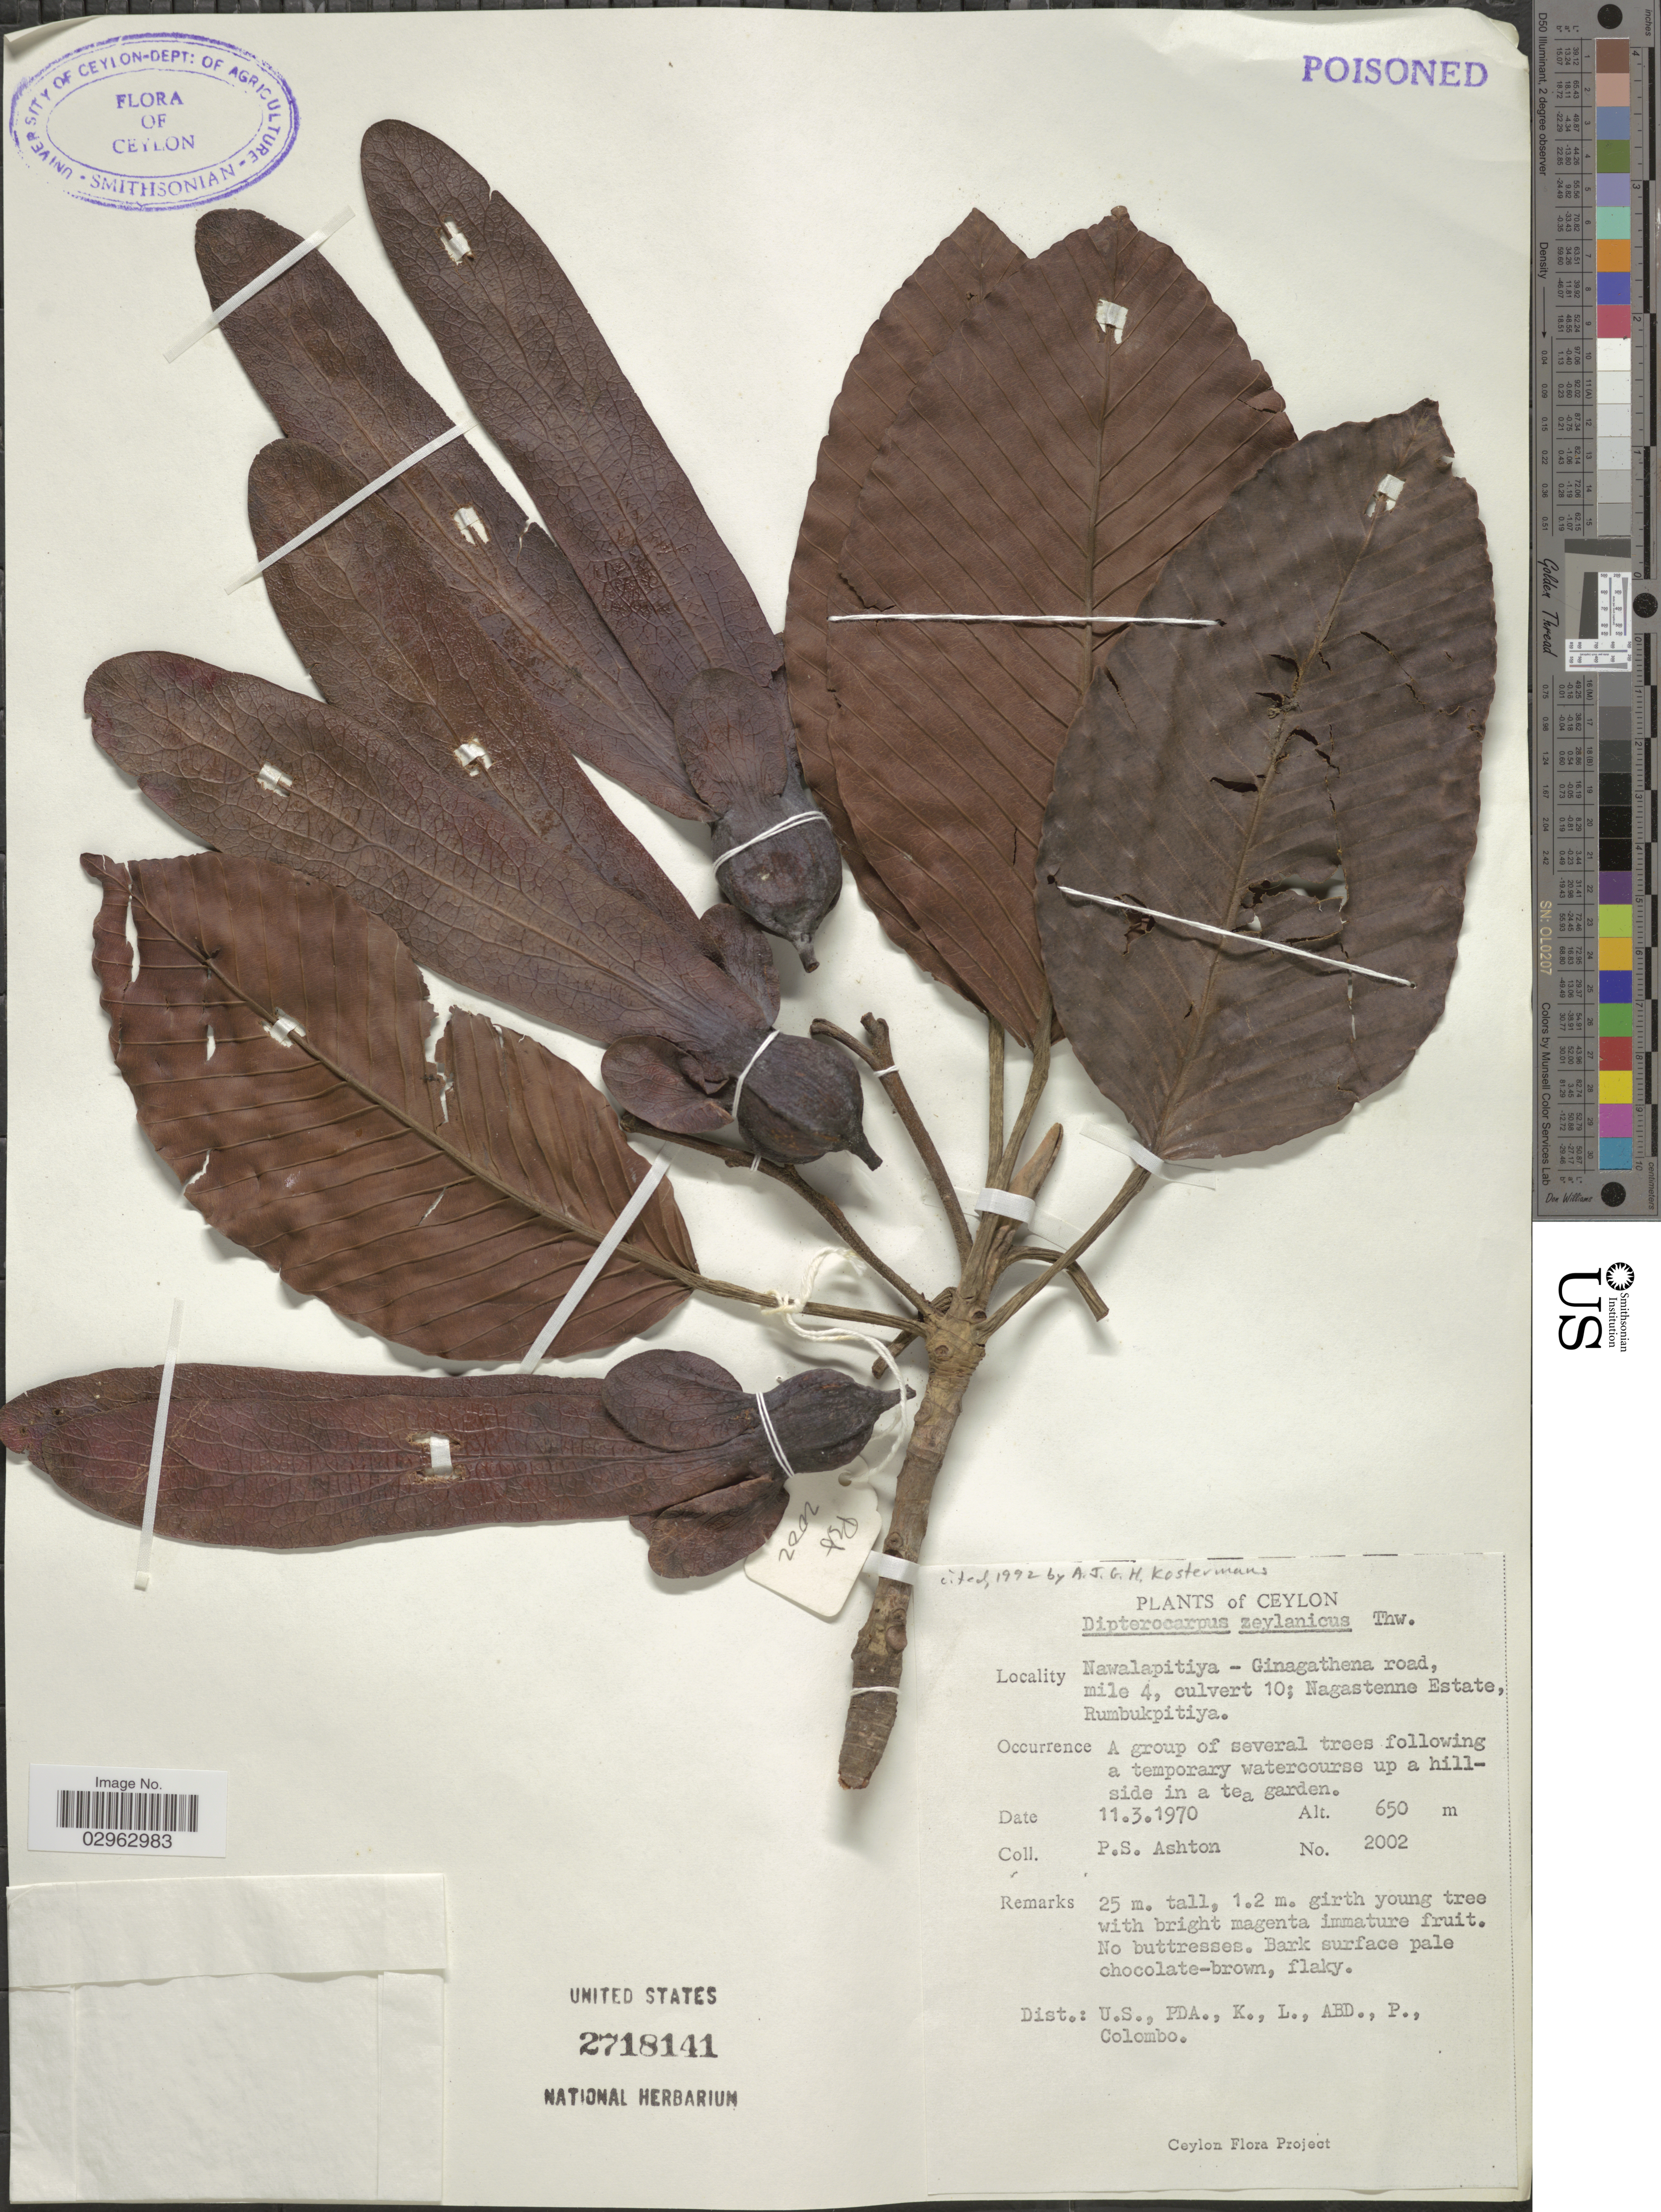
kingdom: Plantae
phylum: Tracheophyta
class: Magnoliopsida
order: Malvales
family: Dipterocarpaceae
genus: Dipterocarpus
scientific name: Dipterocarpus zeylanicus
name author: Thwaites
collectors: P. S. Ashton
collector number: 2002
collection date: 1970-03-11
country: Sri Lanka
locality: Ceylon. Nawalapitiya - Ginagathena road, mile 4, culvert 10; Nagastenne Estate, Rumbukpitiya.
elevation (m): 650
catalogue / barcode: US 2718141